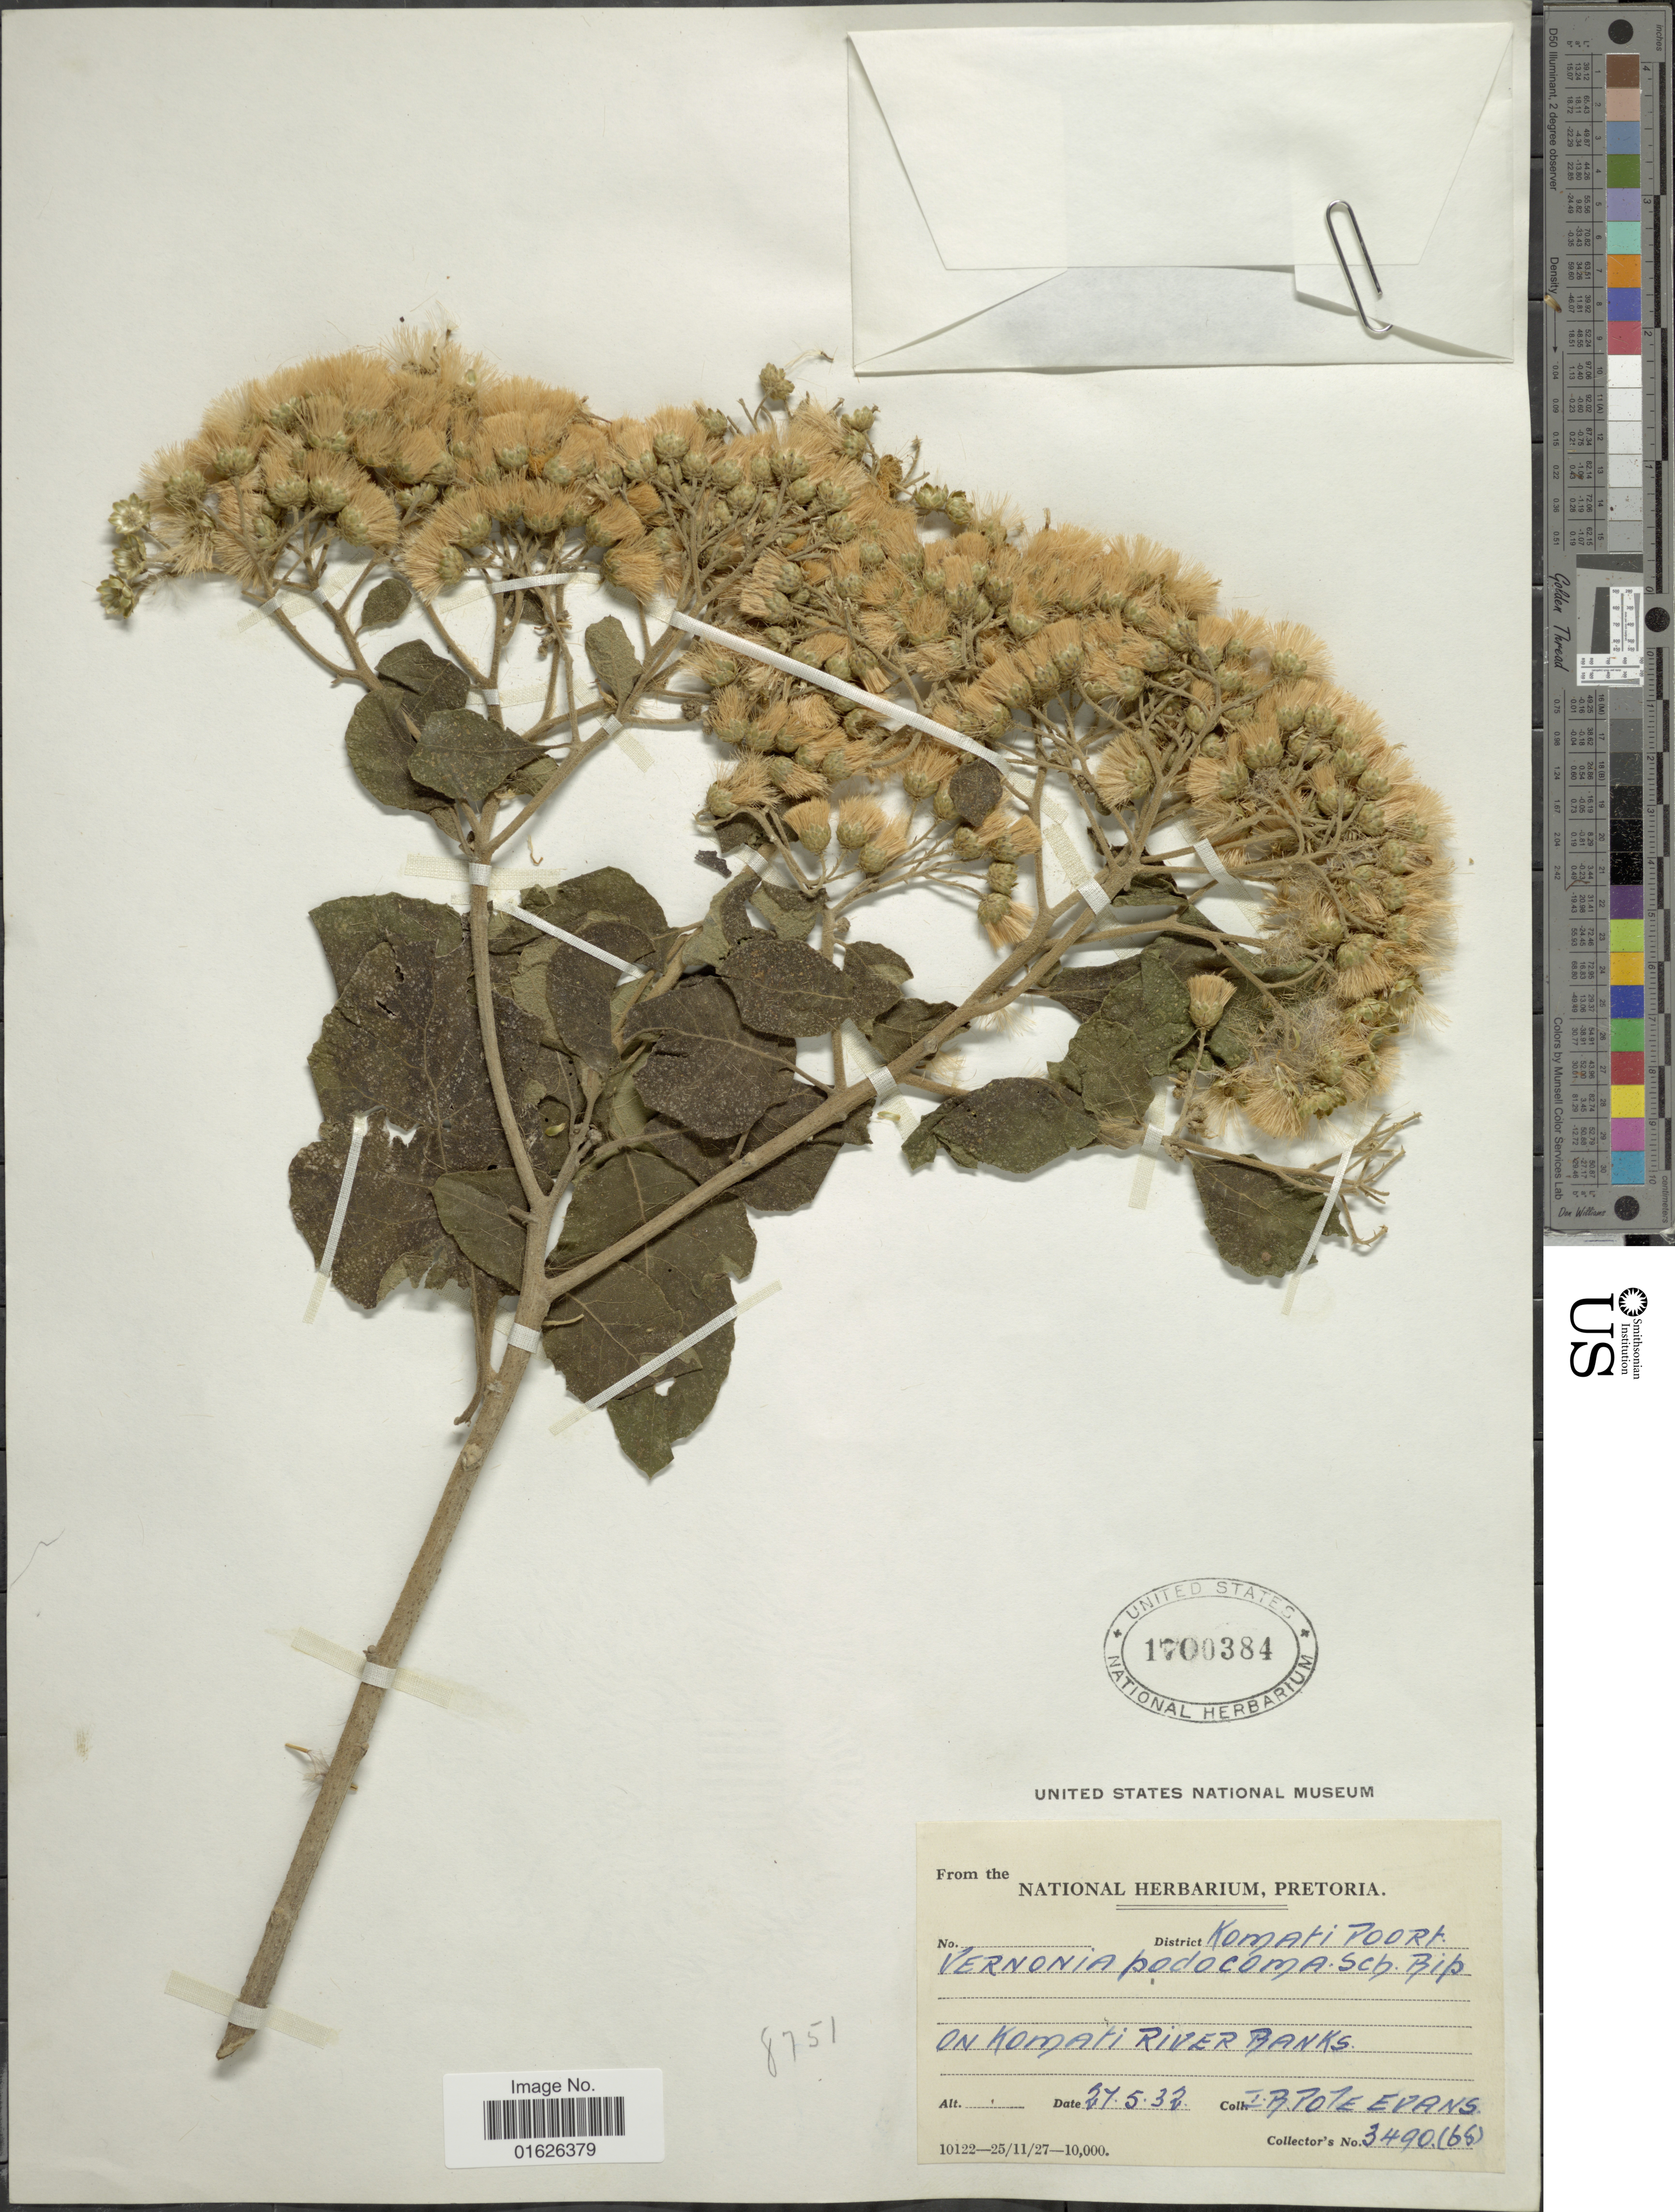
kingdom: Plantae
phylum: Tracheophyta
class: Magnoliopsida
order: Asterales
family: Asteraceae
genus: Gymnanthemum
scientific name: Gymnanthemum coloratum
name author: (Willd.) H. Rob. & B. Kahn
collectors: I. B. Pole-Evans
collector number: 3490 (68)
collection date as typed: Transcribed d/m/y: 27/5/32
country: South Africa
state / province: Mpumalanga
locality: Komati Poort, on Komati River Banks.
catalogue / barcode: US 1700384